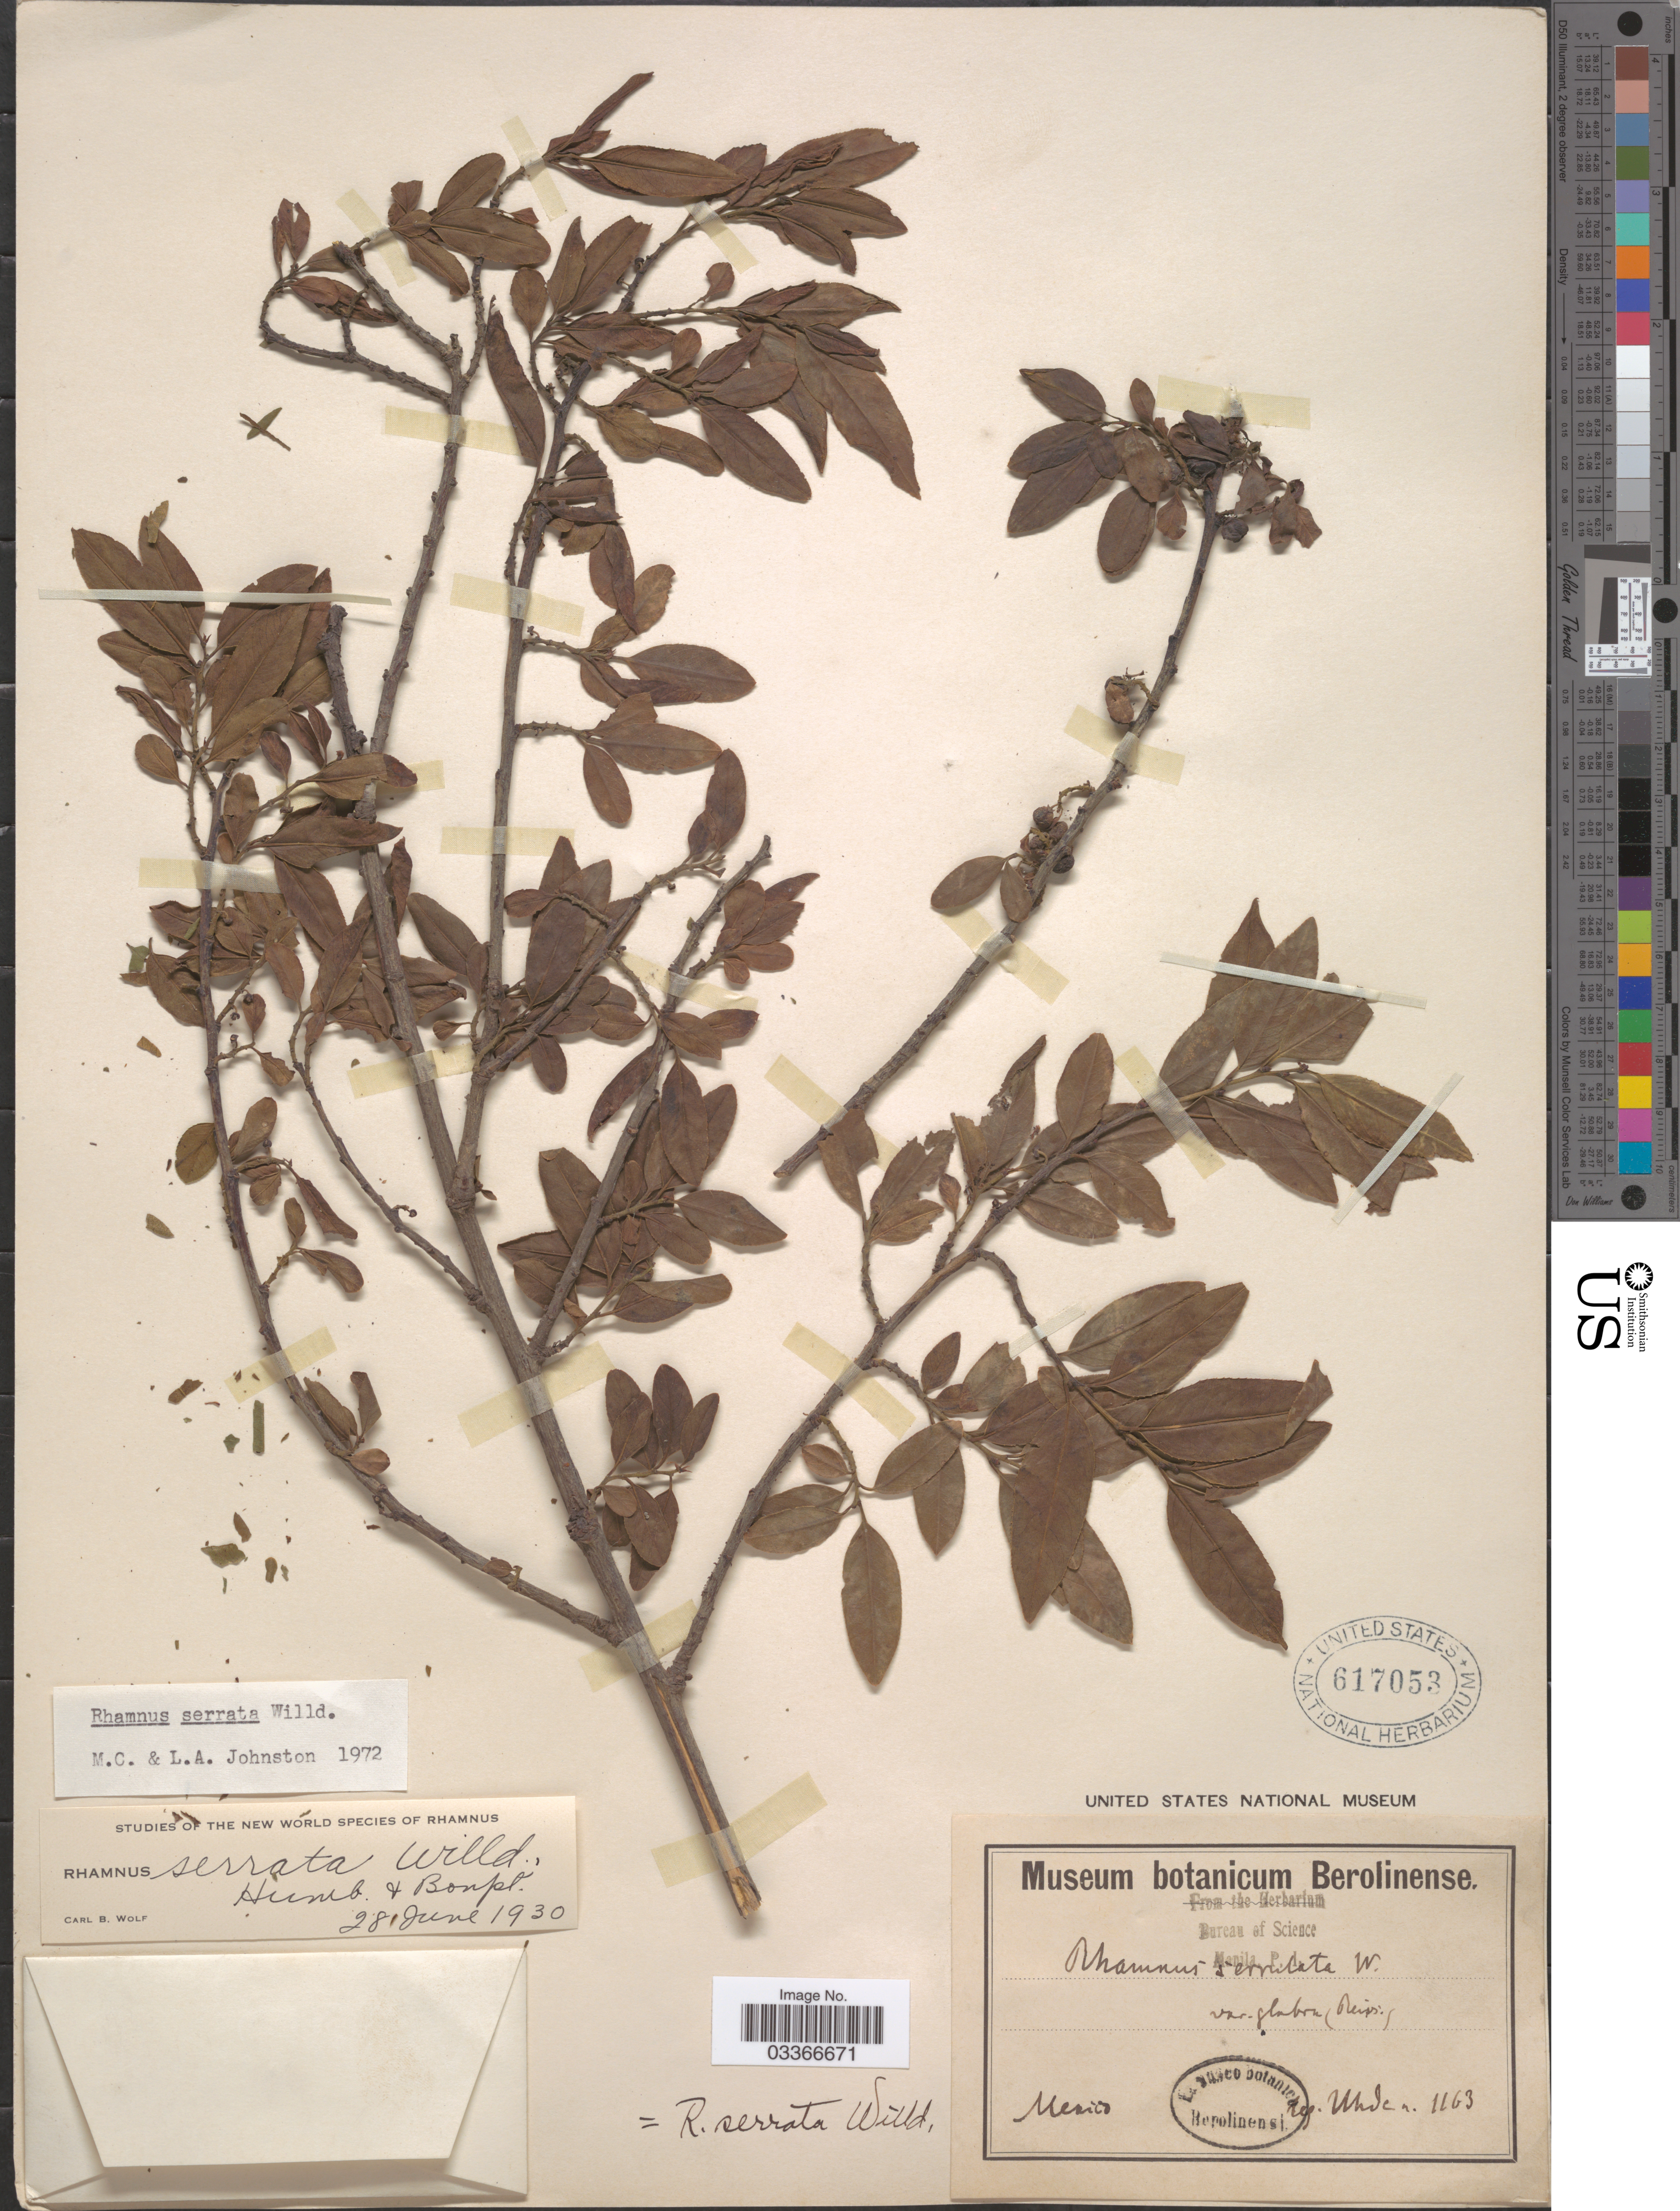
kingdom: Plantae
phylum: Tracheophyta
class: Magnoliopsida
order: Rosales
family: Rhamnaceae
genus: Rhamnus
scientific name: Rhamnus serrata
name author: Humb. & Bonpl. ex Willd.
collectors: Uhde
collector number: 1163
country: Mexico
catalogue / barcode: US 617053